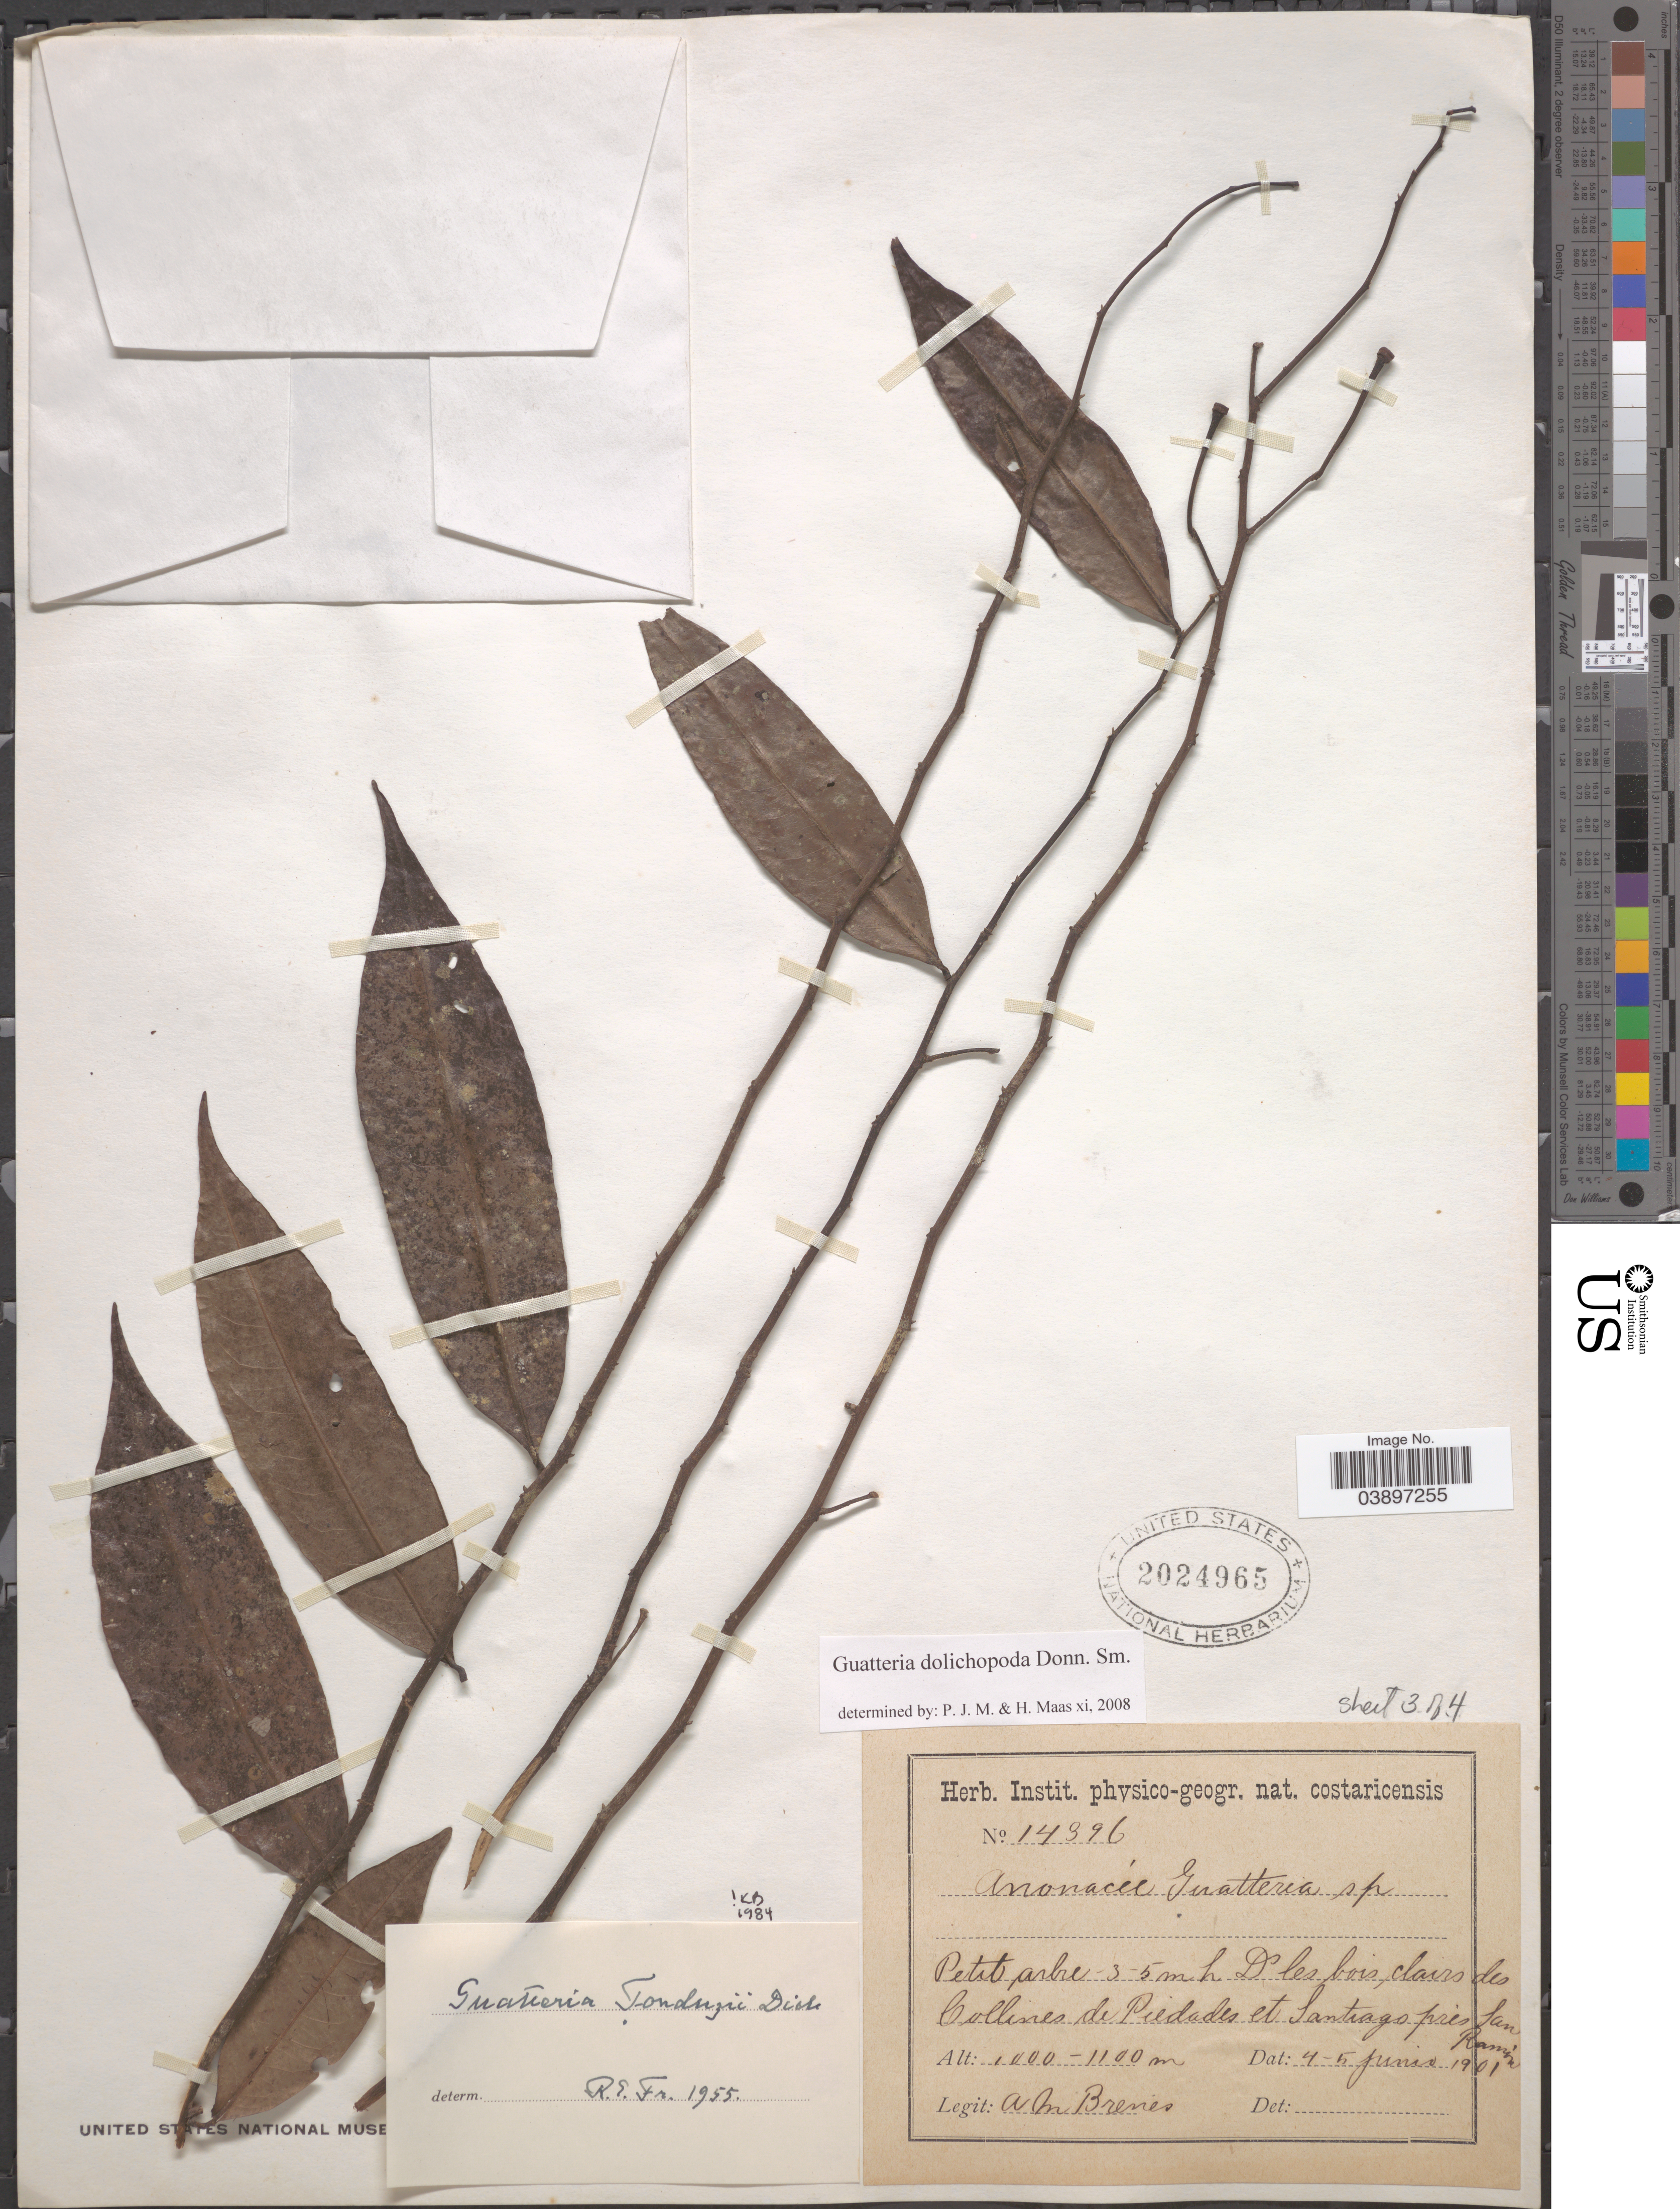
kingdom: Plantae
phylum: Tracheophyta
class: Magnoliopsida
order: Magnoliales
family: Annonaceae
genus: Guatteria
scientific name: Guatteria dolichopoda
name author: Donn. Sm.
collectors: A. Brenes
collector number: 14396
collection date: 1901-06-04/1901-06-05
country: Costa Rica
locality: Collines de Piedades et Santiago près San Ramón.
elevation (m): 1000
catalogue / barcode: US 2024965